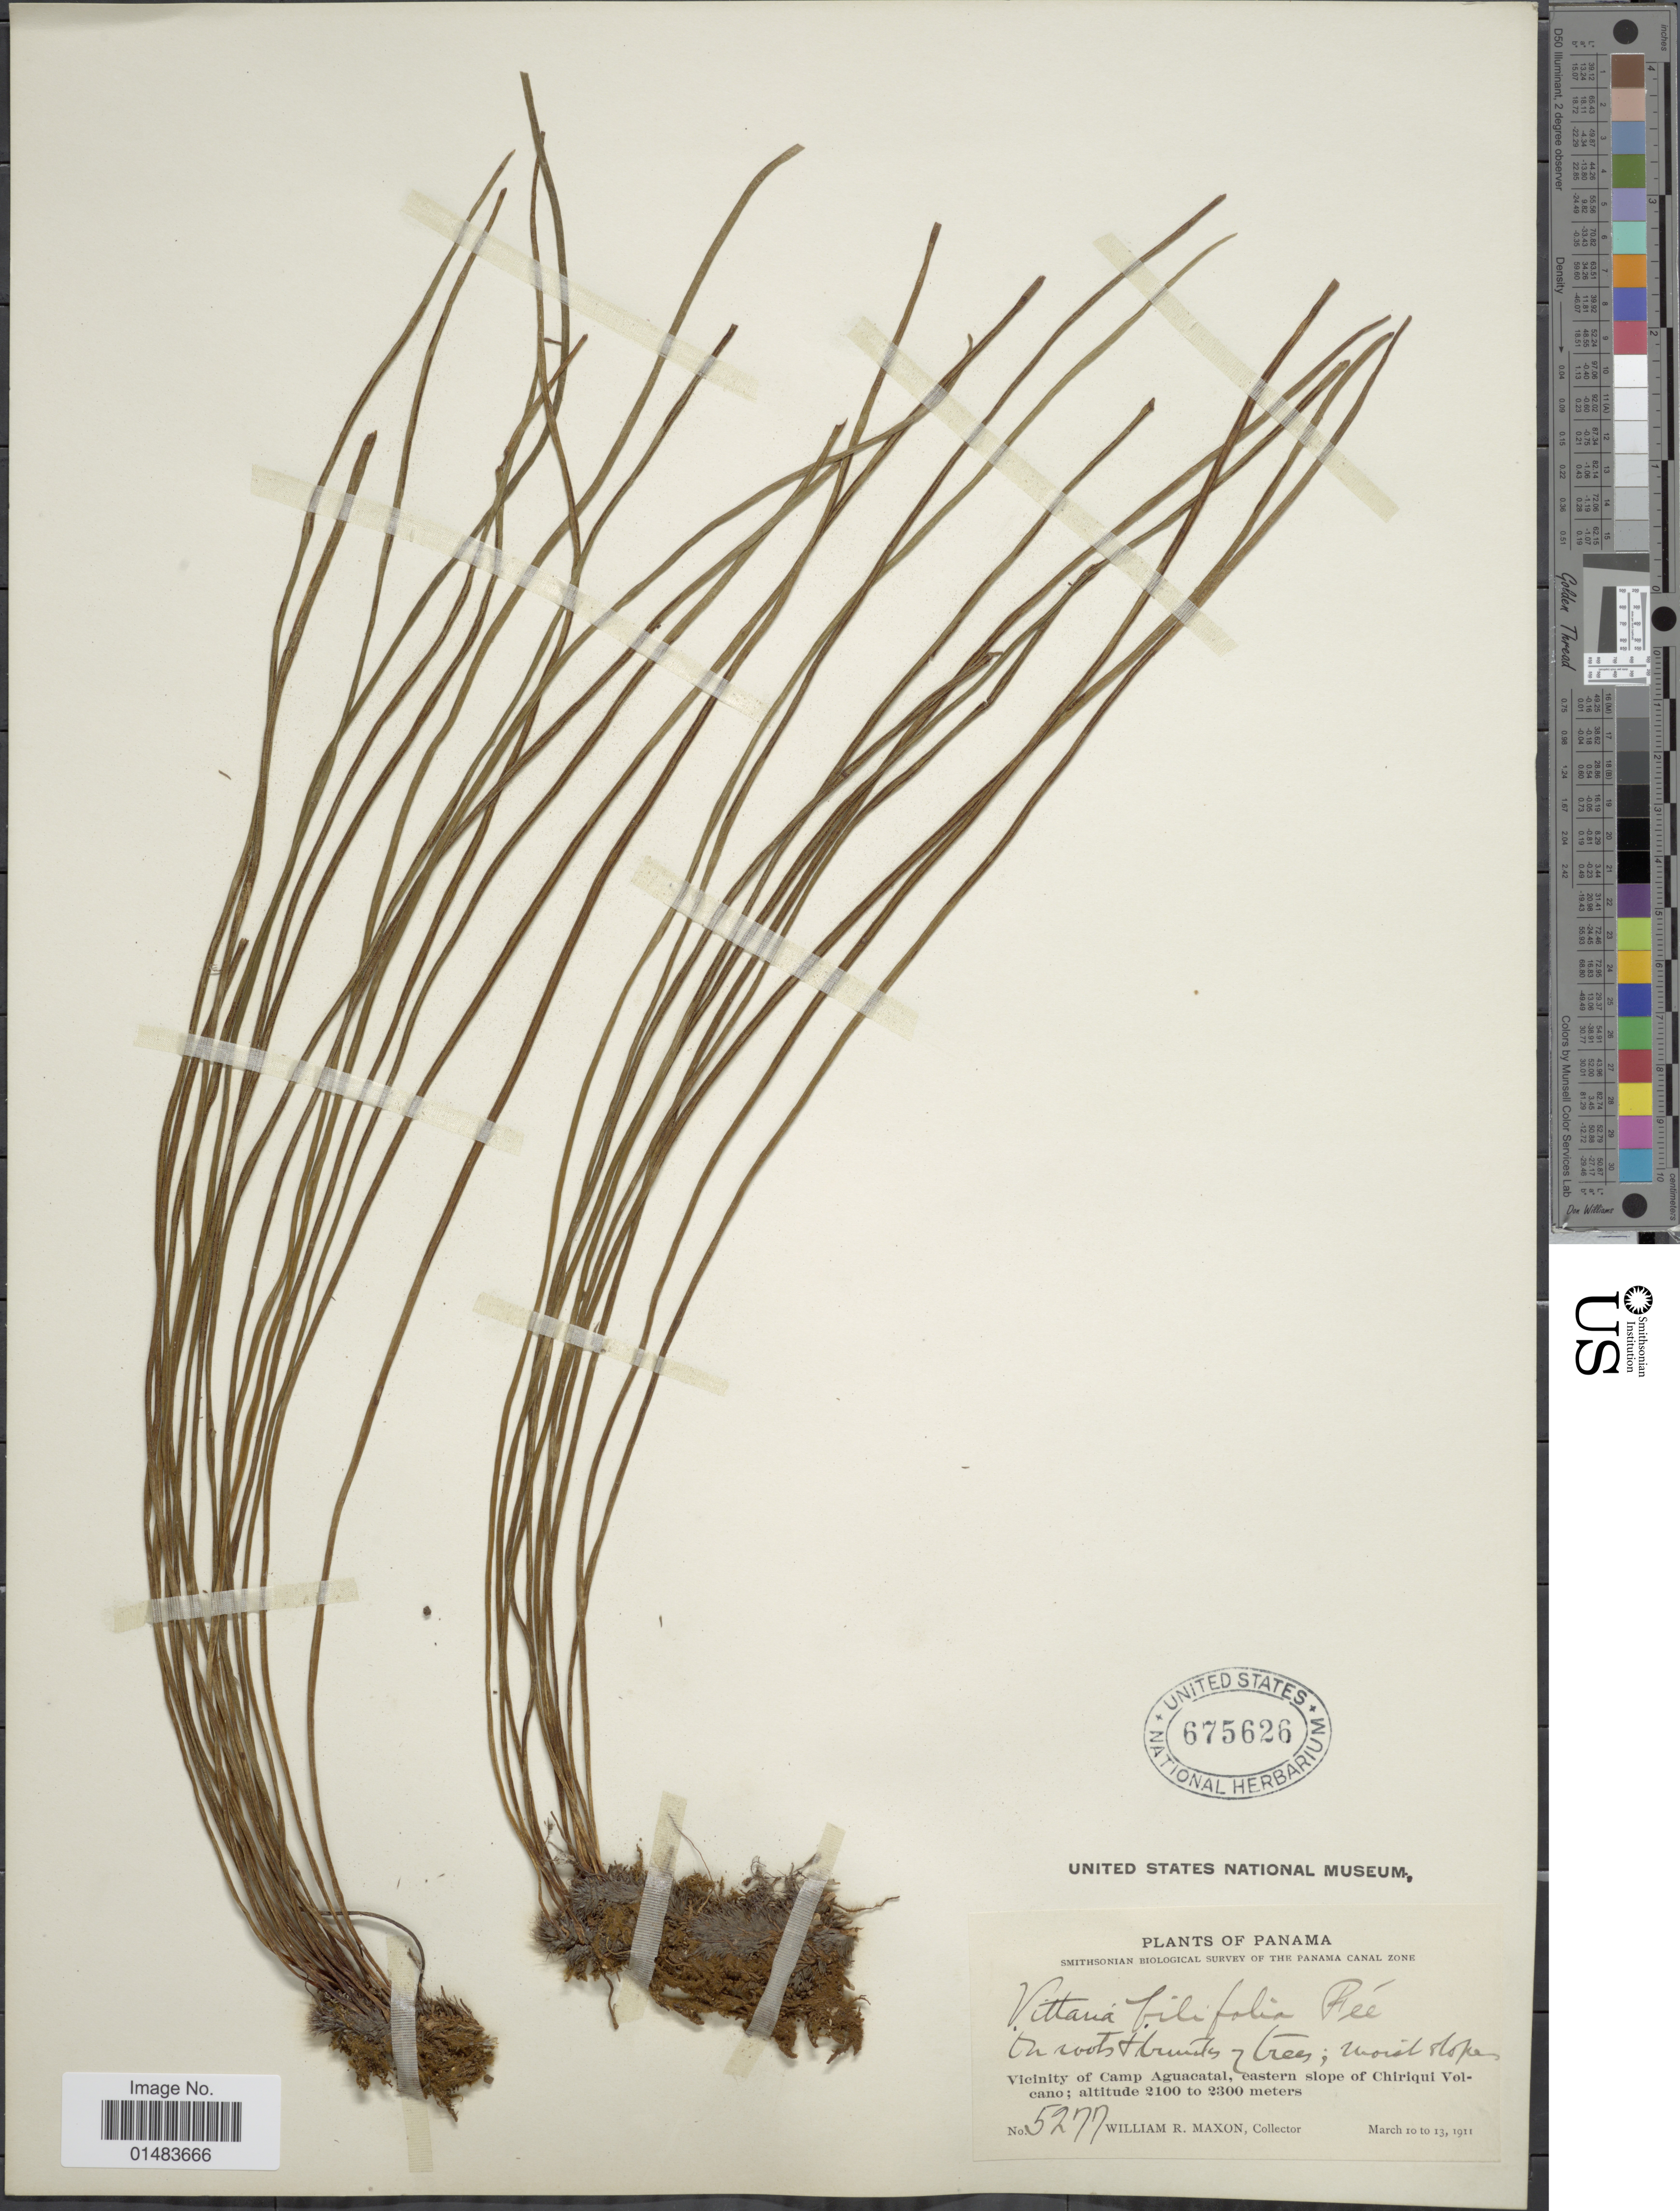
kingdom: Plantae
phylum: Tracheophyta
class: Polypodiopsida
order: Polypodiales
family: Pteridaceae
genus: Vittaria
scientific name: Vittaria graminifolia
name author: Kaulf.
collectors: W. R. Maxon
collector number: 5277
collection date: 1911-03-10/1911-03-13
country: Panama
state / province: Colón / Panamá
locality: Panama, Vicinity of Camp Aguacatal ,eastern slope of Chirqui Volcano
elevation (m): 2100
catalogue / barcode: US 675626